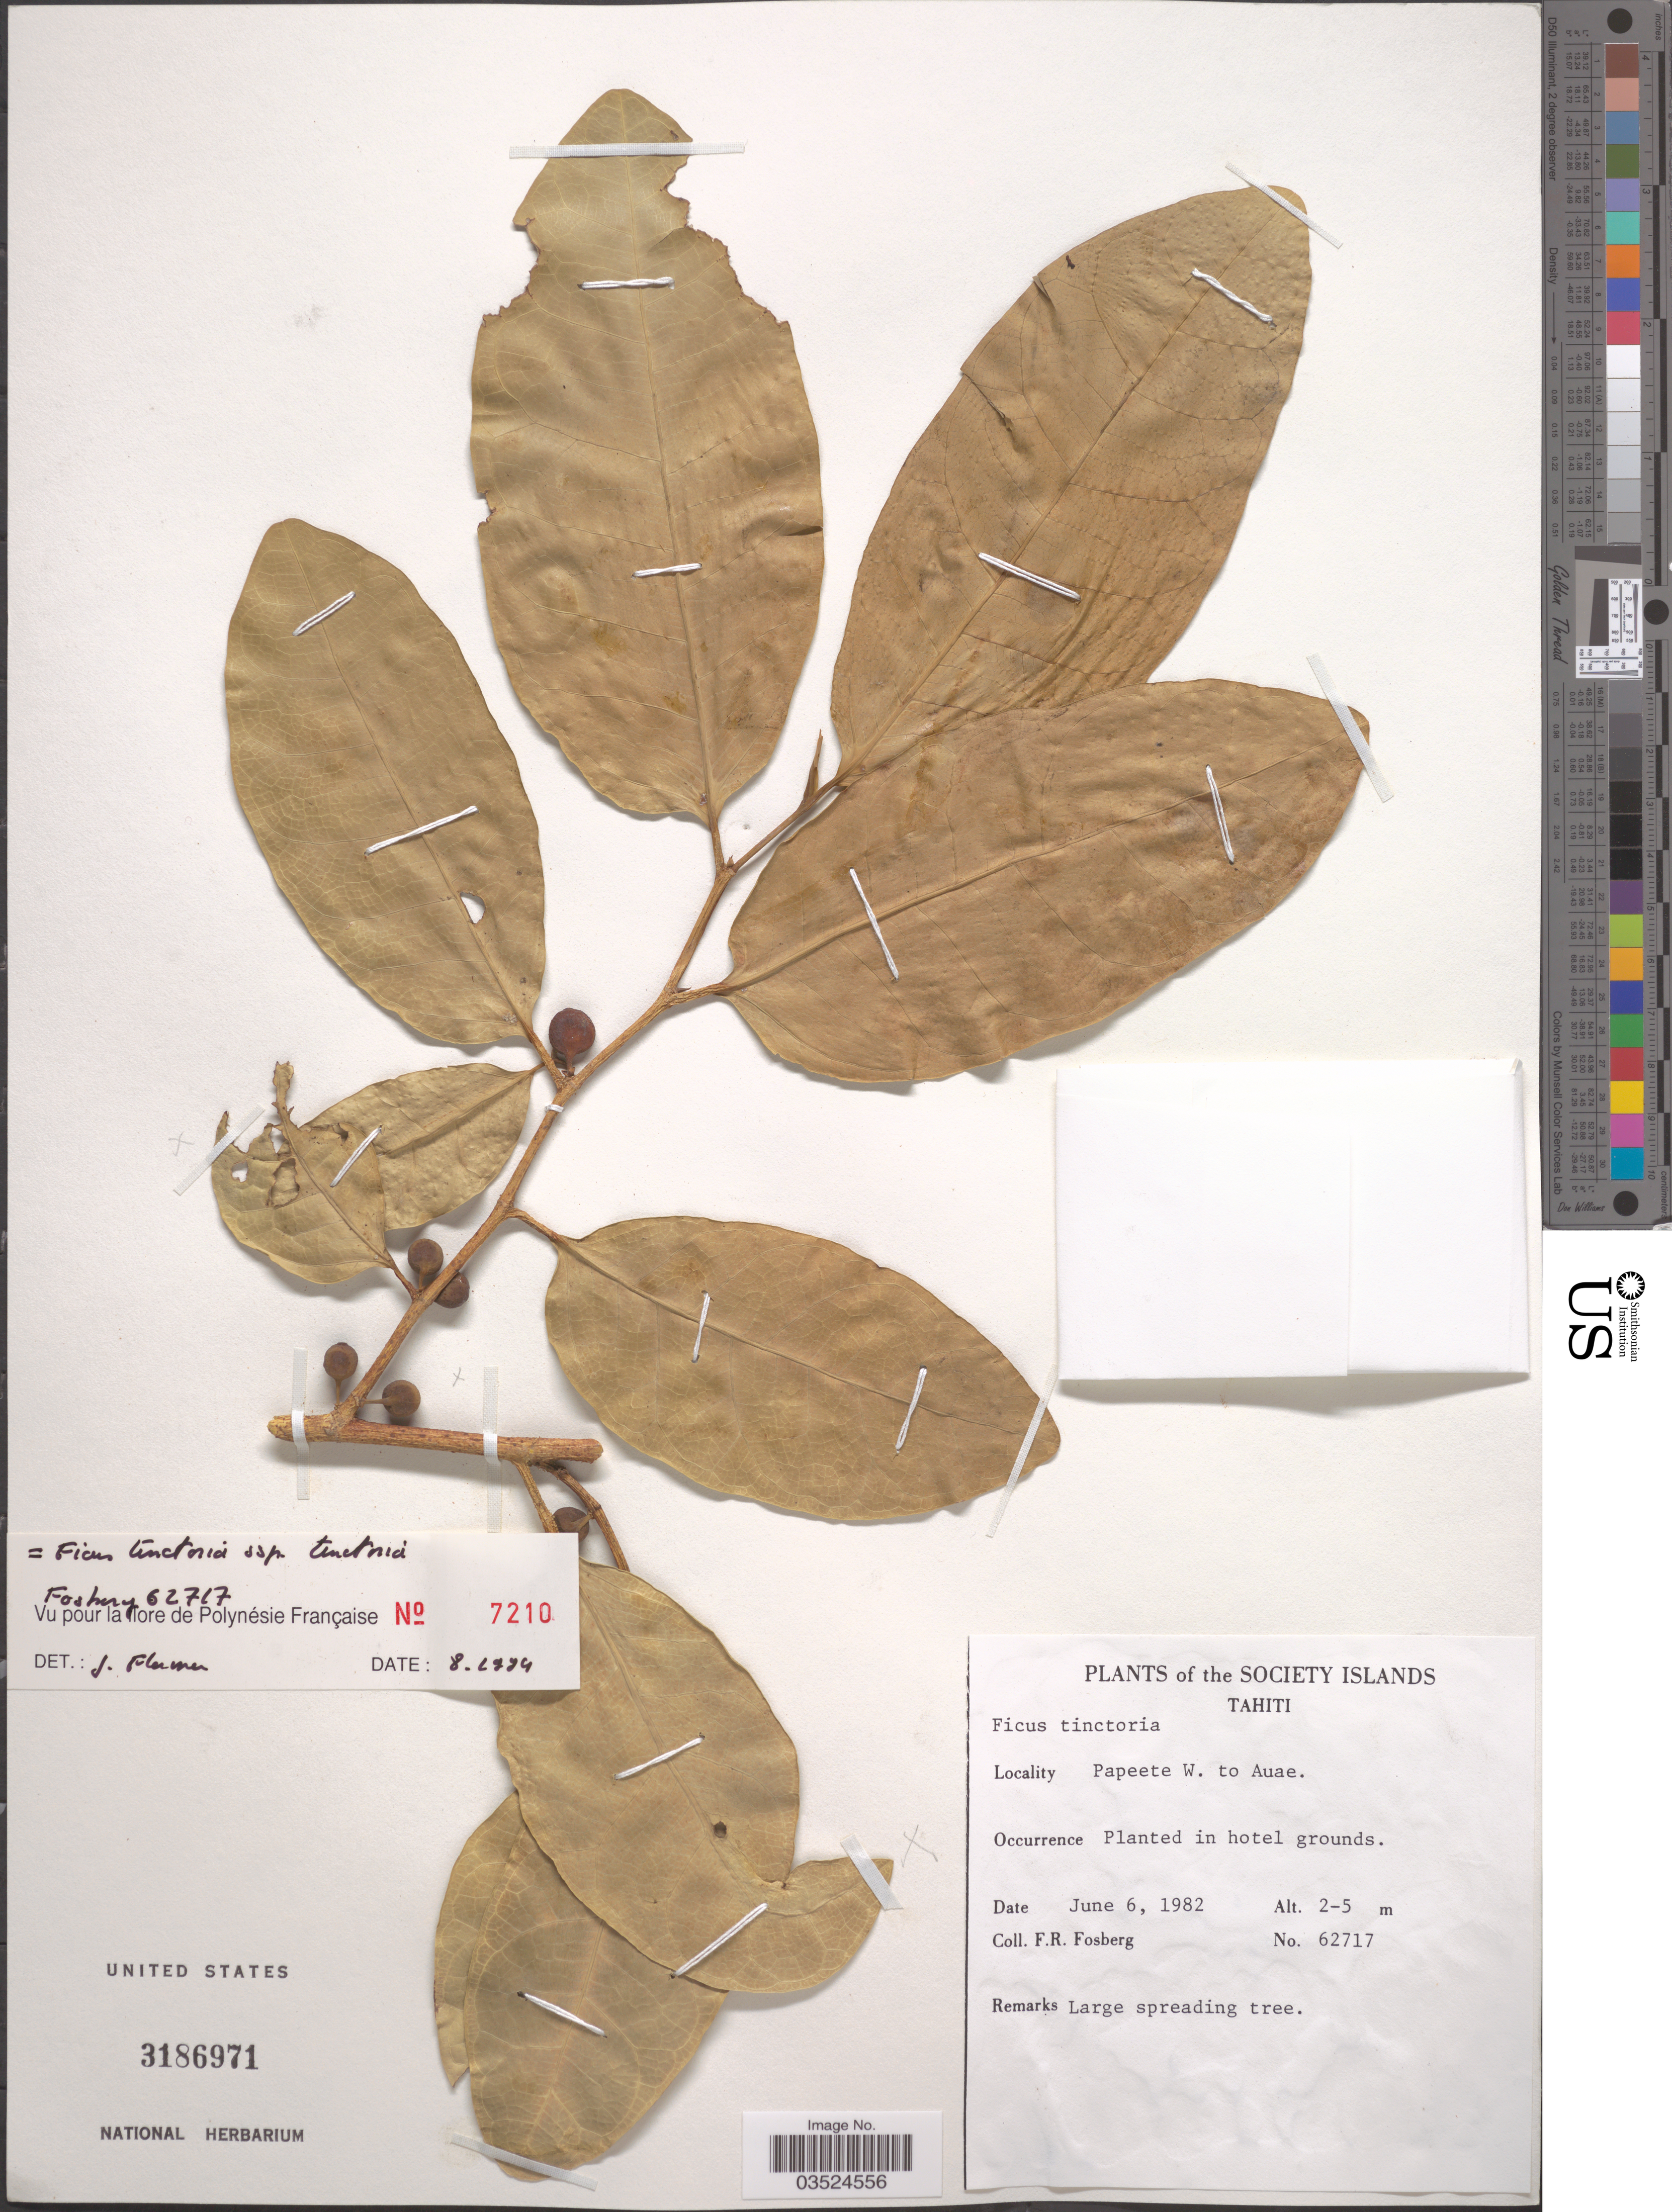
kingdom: Plantae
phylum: Tracheophyta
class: Magnoliopsida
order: Rosales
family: Moraceae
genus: Ficus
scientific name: Ficus tinctoria subsp. tinctoria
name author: G. Forst.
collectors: F. R. Fosberg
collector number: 62717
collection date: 1982-06-06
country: French Polynesia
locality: The Society Islands. Tahiti. Papeete W. to Auae. Hotel grounds.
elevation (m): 2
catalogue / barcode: US 3186971